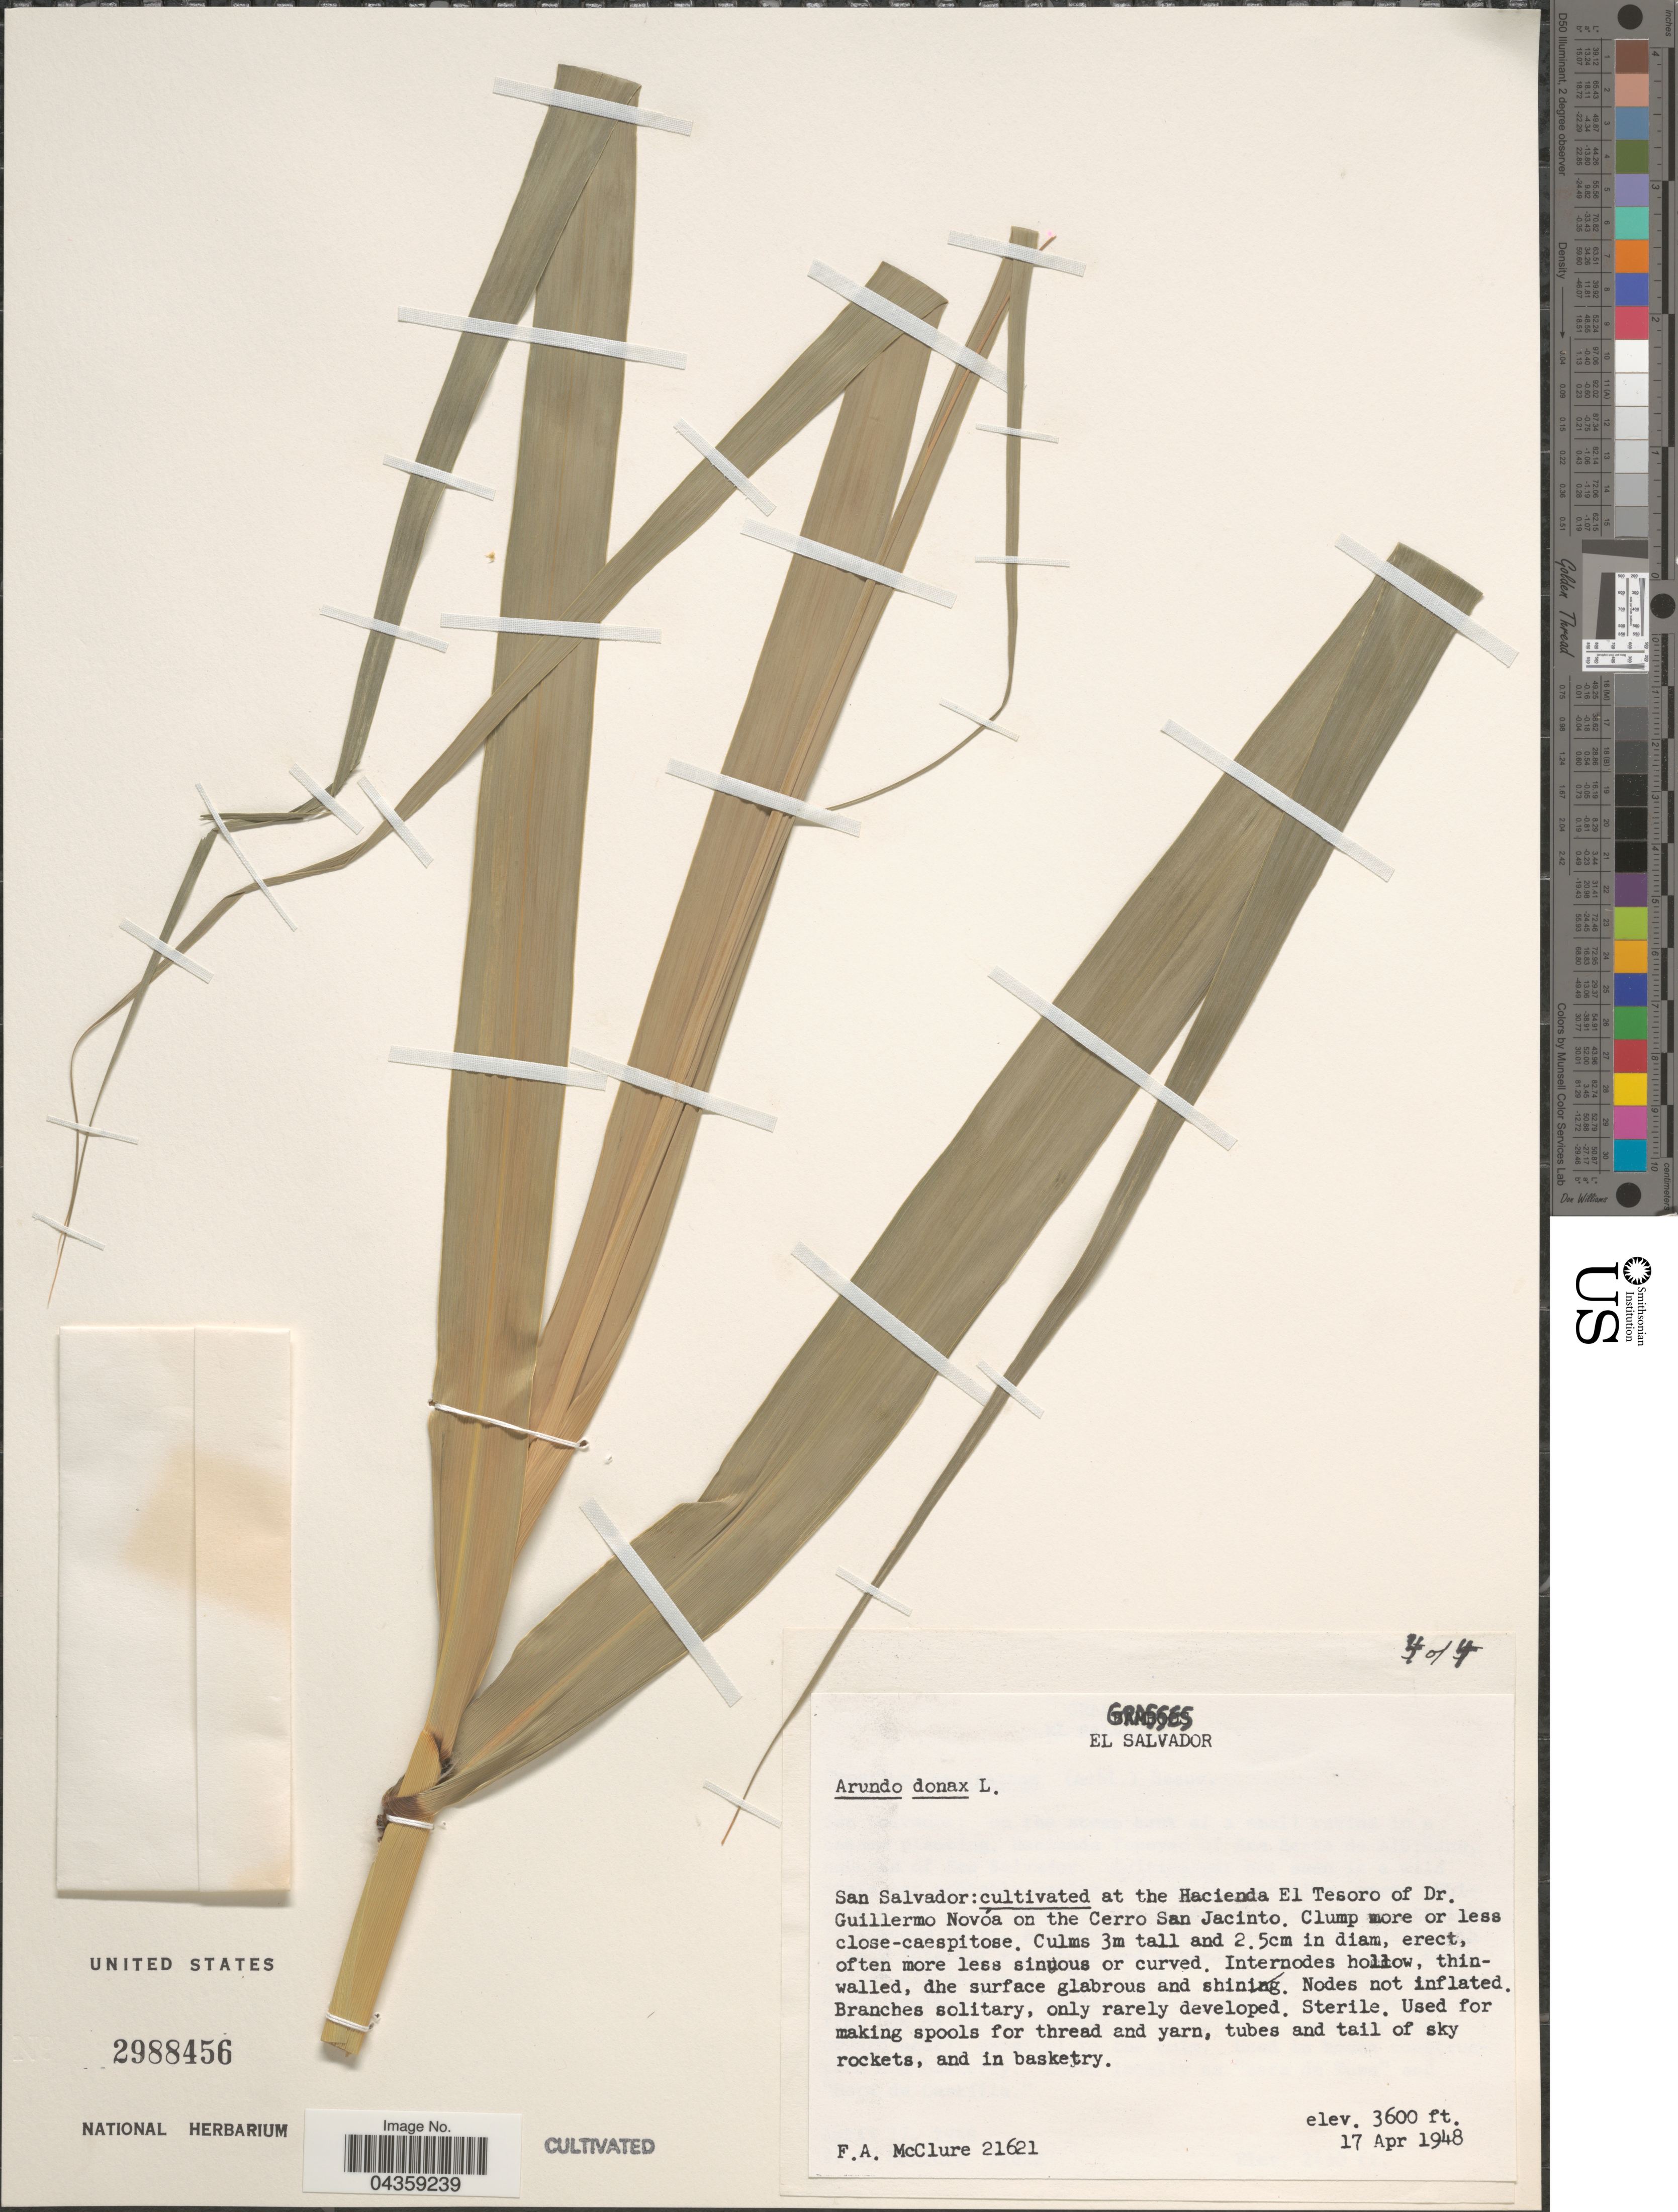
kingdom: Plantae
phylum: Tracheophyta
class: Liliopsida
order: Poales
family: Poaceae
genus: Arundo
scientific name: Arundo donax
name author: L.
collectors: F. A. McClure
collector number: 21621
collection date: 1948-04-17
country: El Salvador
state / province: San Salvador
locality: At the Hacienda El Tesoro of Dr. Guillermo Novóa on the Cerro San Jacinto.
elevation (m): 1097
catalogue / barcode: US 2988456